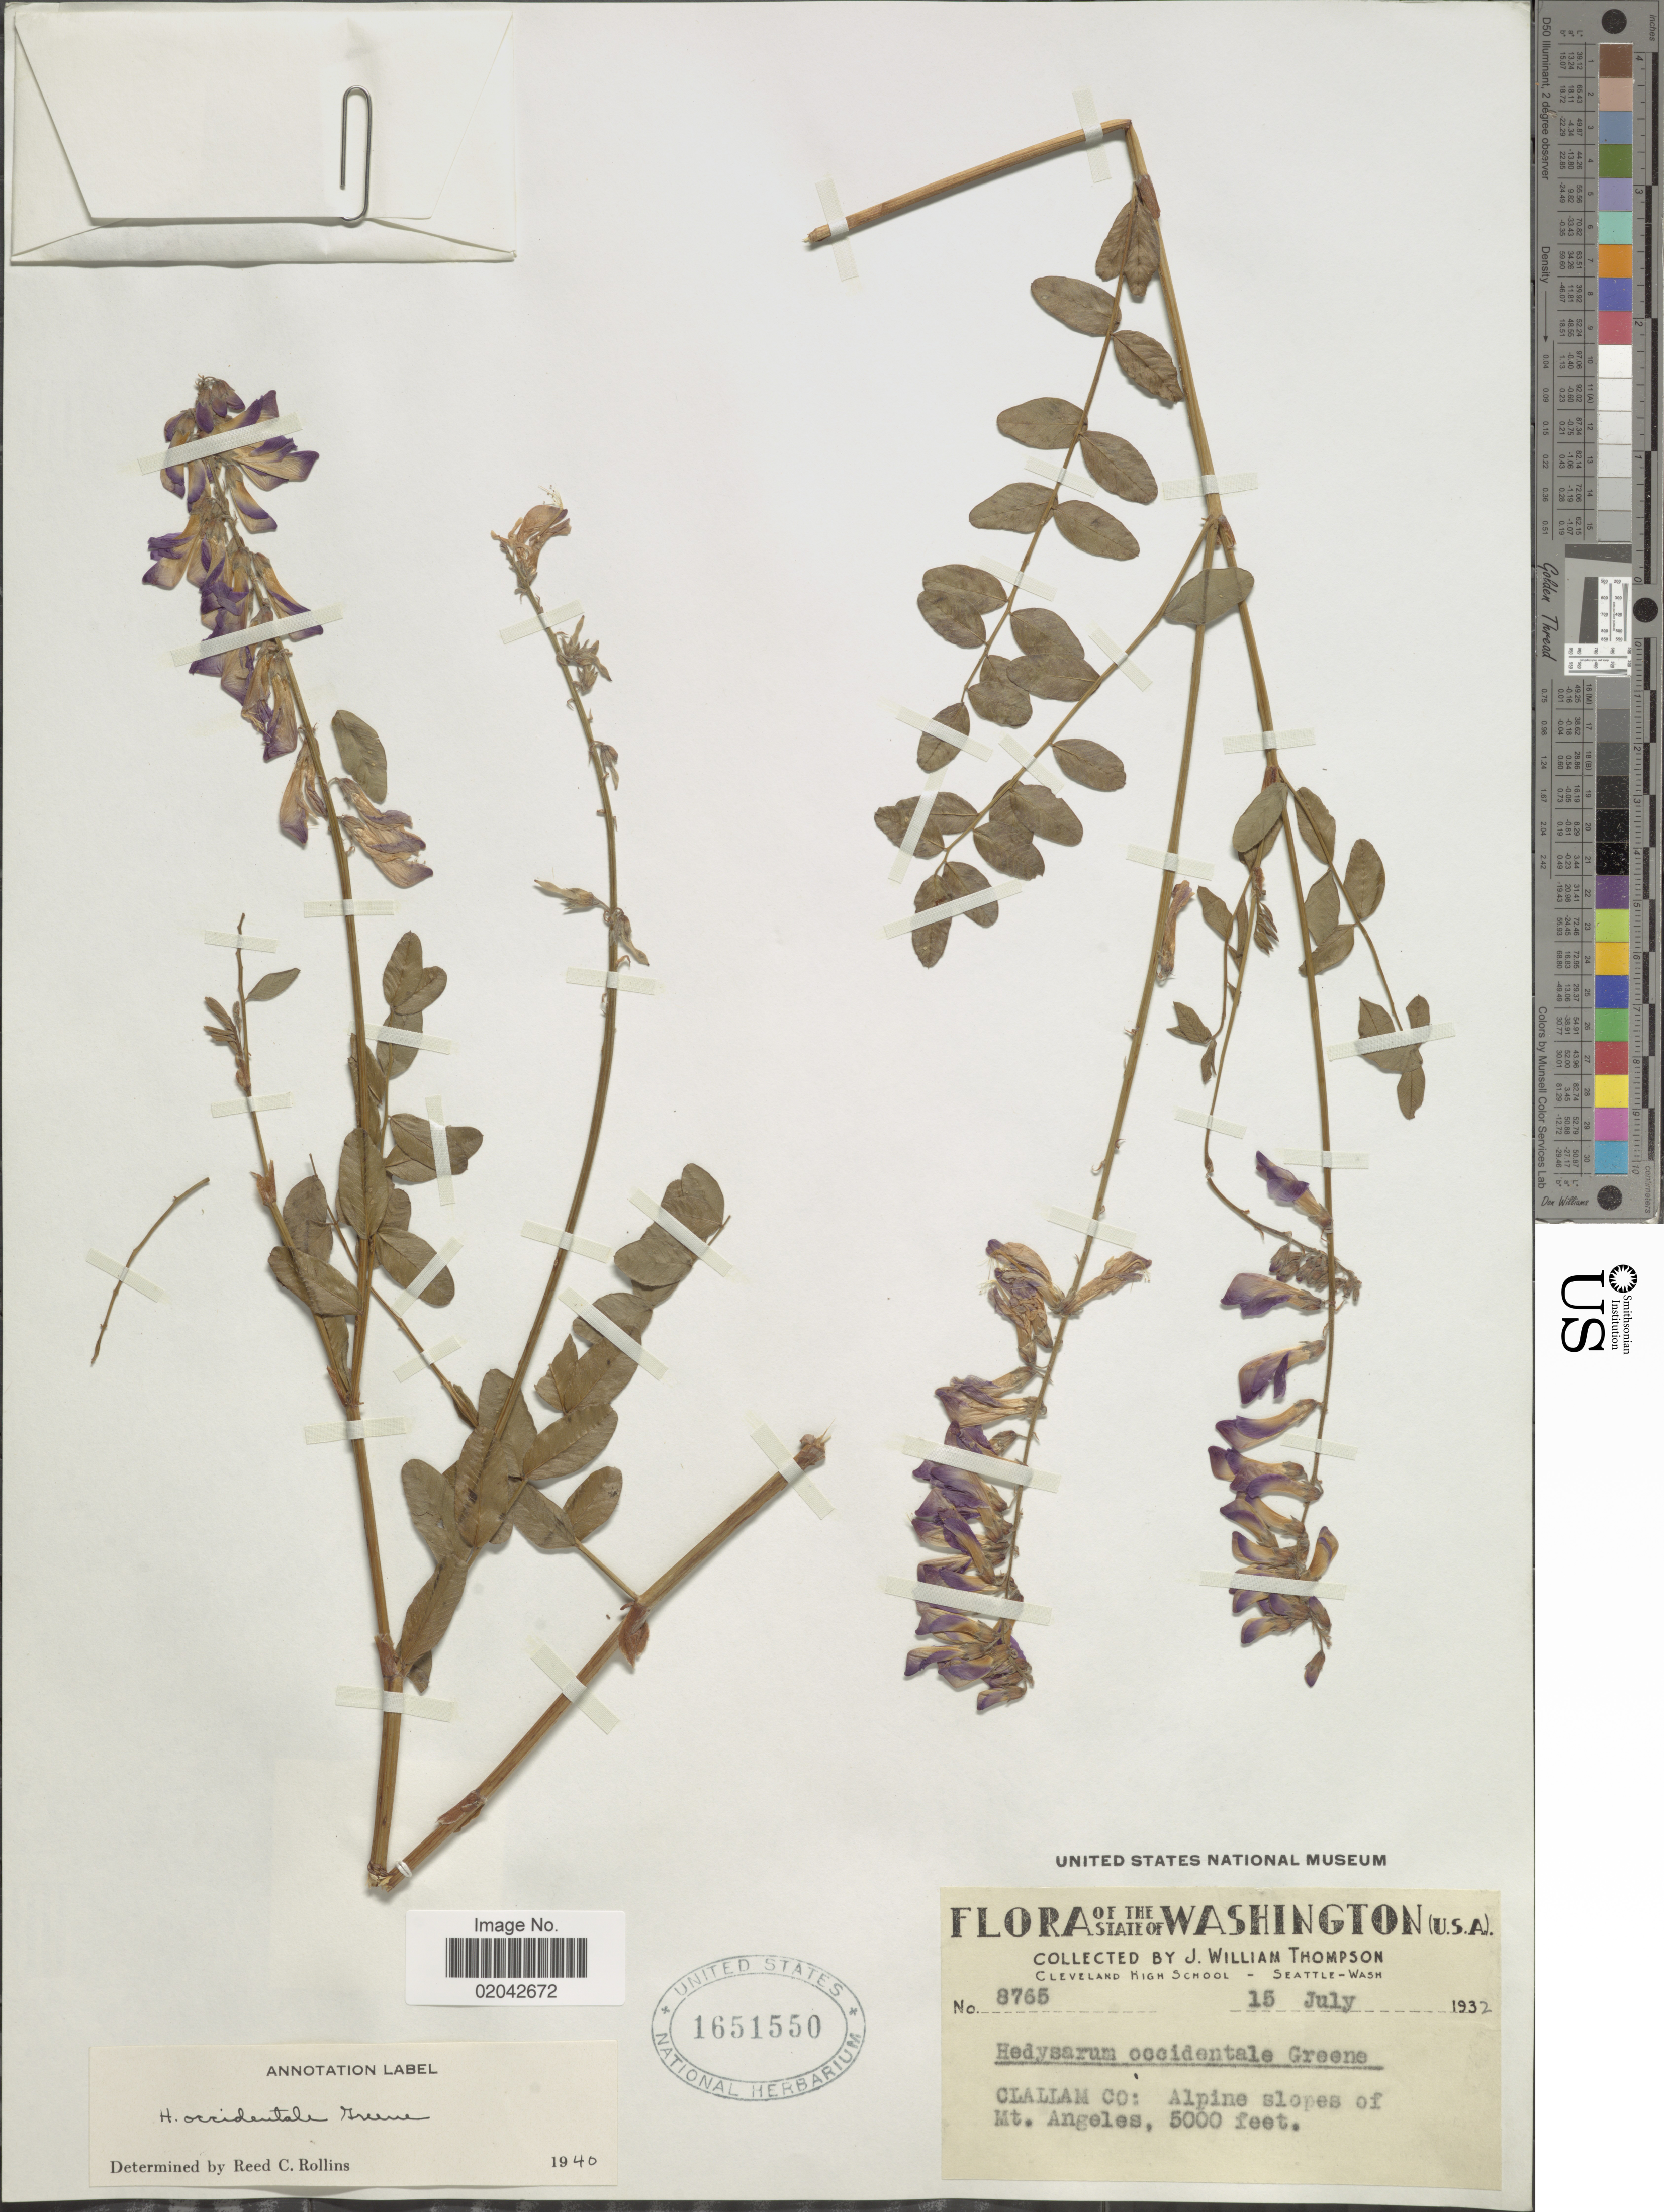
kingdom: Plantae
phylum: Tracheophyta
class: Magnoliopsida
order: Fabales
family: Fabaceae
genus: Hedysarum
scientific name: Hedysarum occidentale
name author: Greene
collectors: J. W. Thompson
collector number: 8765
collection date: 1932-07-15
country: United States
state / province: Washington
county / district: Clallam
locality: Clallam Co: Alpine slopes of Mt. Angeles.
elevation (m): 1524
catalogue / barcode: US 1651550